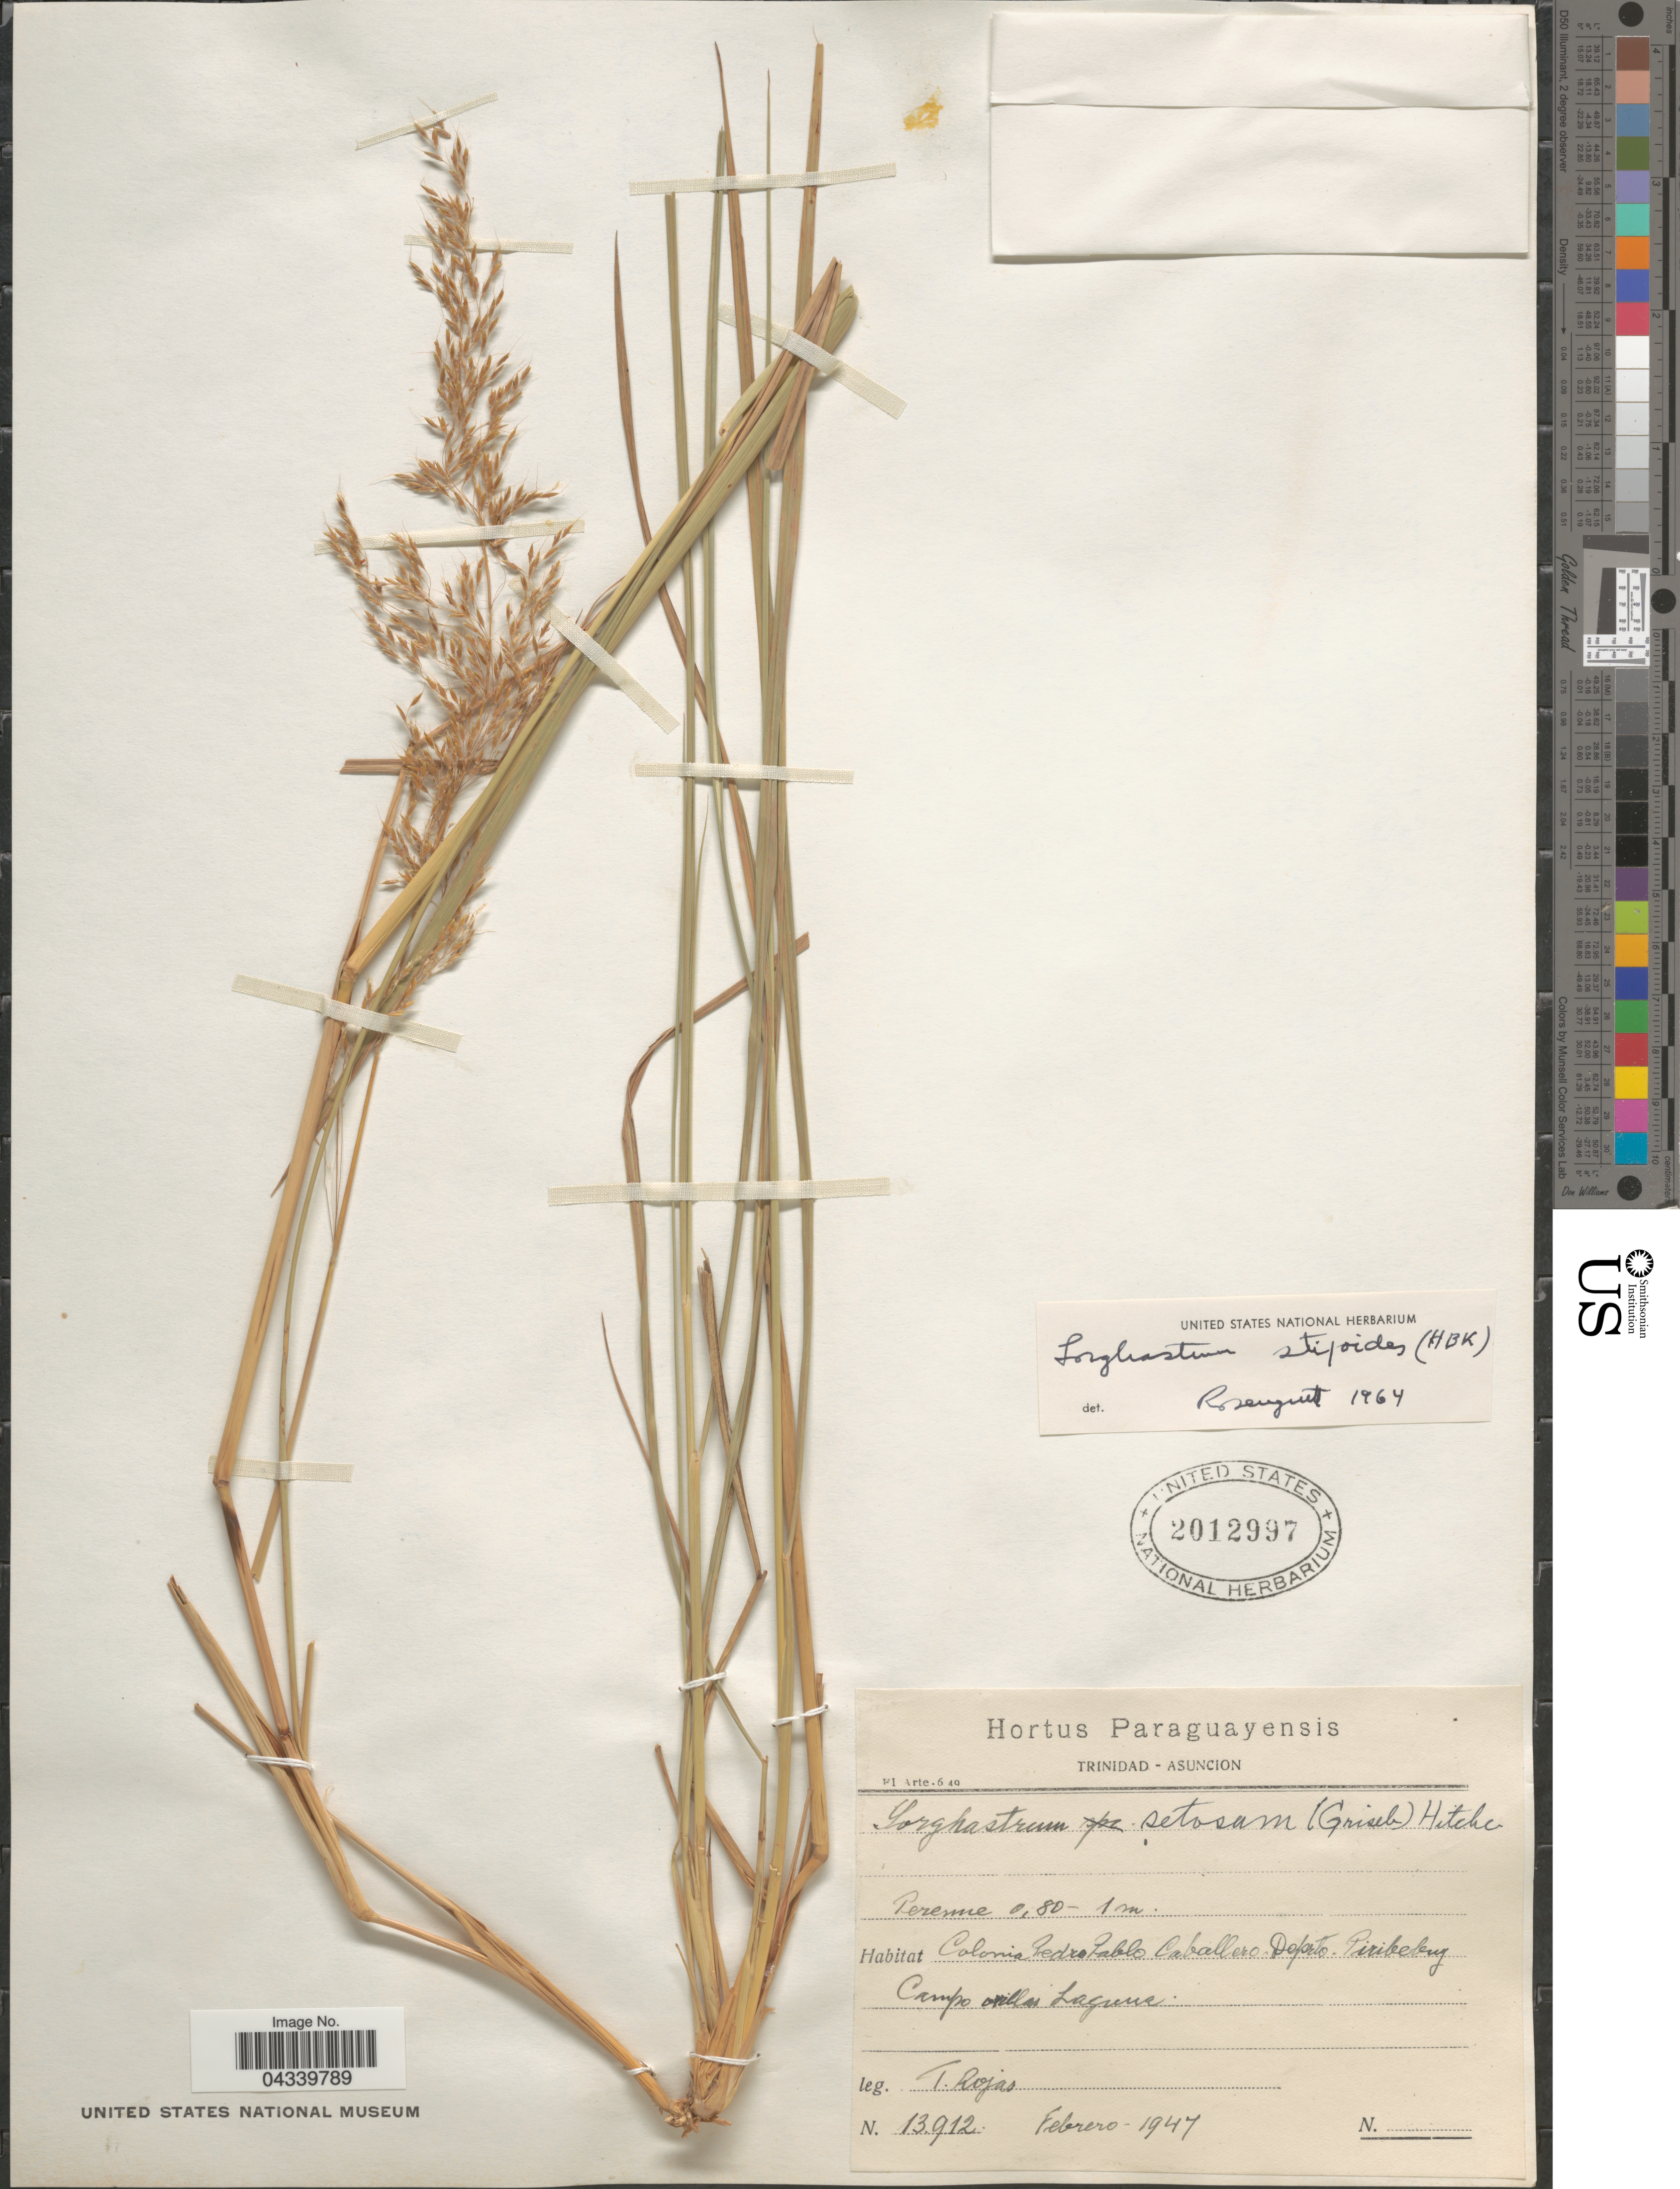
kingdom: Plantae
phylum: Tracheophyta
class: Liliopsida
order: Poales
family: Poaceae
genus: Sorghastrum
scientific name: Sorghastrum stipoides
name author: (Kunth) Nash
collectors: T. Rojas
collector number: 13912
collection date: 1947-02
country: Paraguay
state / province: Asuncion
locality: Colonia Pedro Pablo Caballero. Depto. Piribebuy. Campo orillas Laguna.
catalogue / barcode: US 2012997